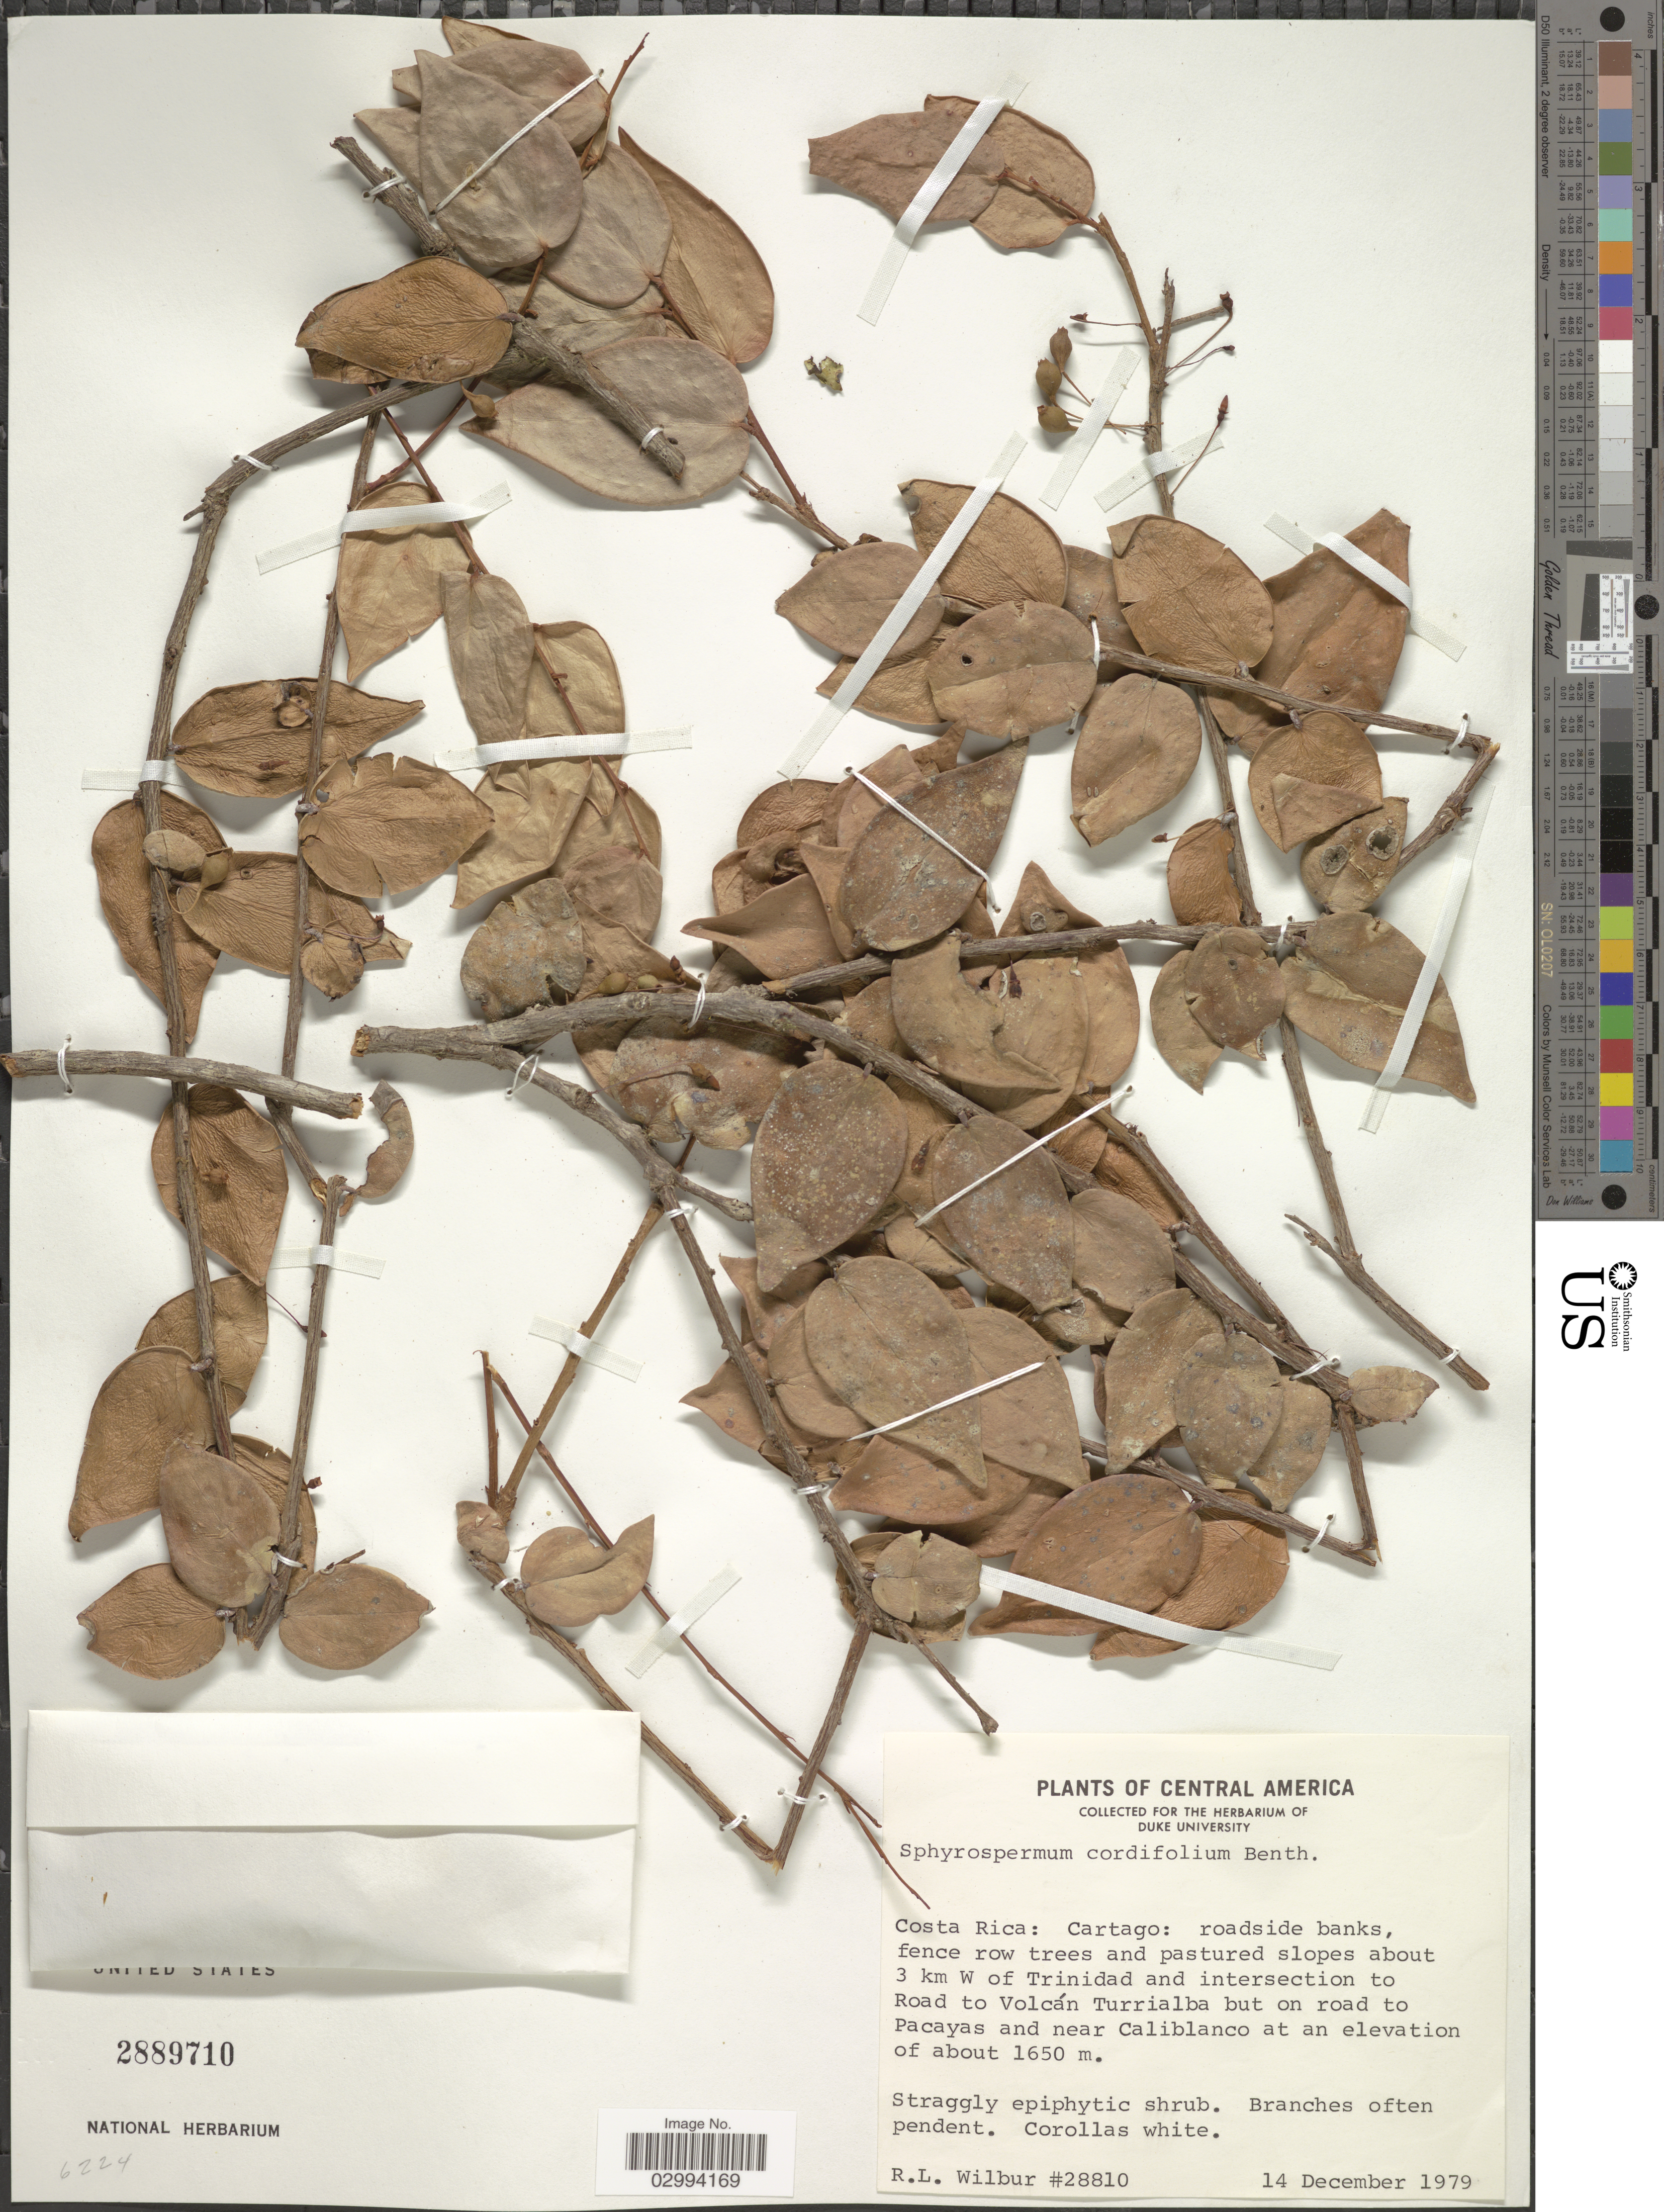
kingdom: Plantae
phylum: Tracheophyta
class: Magnoliopsida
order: Ericales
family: Ericaceae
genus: Sphyrospermum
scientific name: Sphyrospermum cordifolium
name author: Benth.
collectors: R. L. Wilbur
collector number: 28810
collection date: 1979-12-14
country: Costa Rica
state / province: Cartago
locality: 3 km W of Trinidad and intersection to Road to Volcán Turrialba but on road to Pacayas and near Caliblanco.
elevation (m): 1650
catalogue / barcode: US 2889710